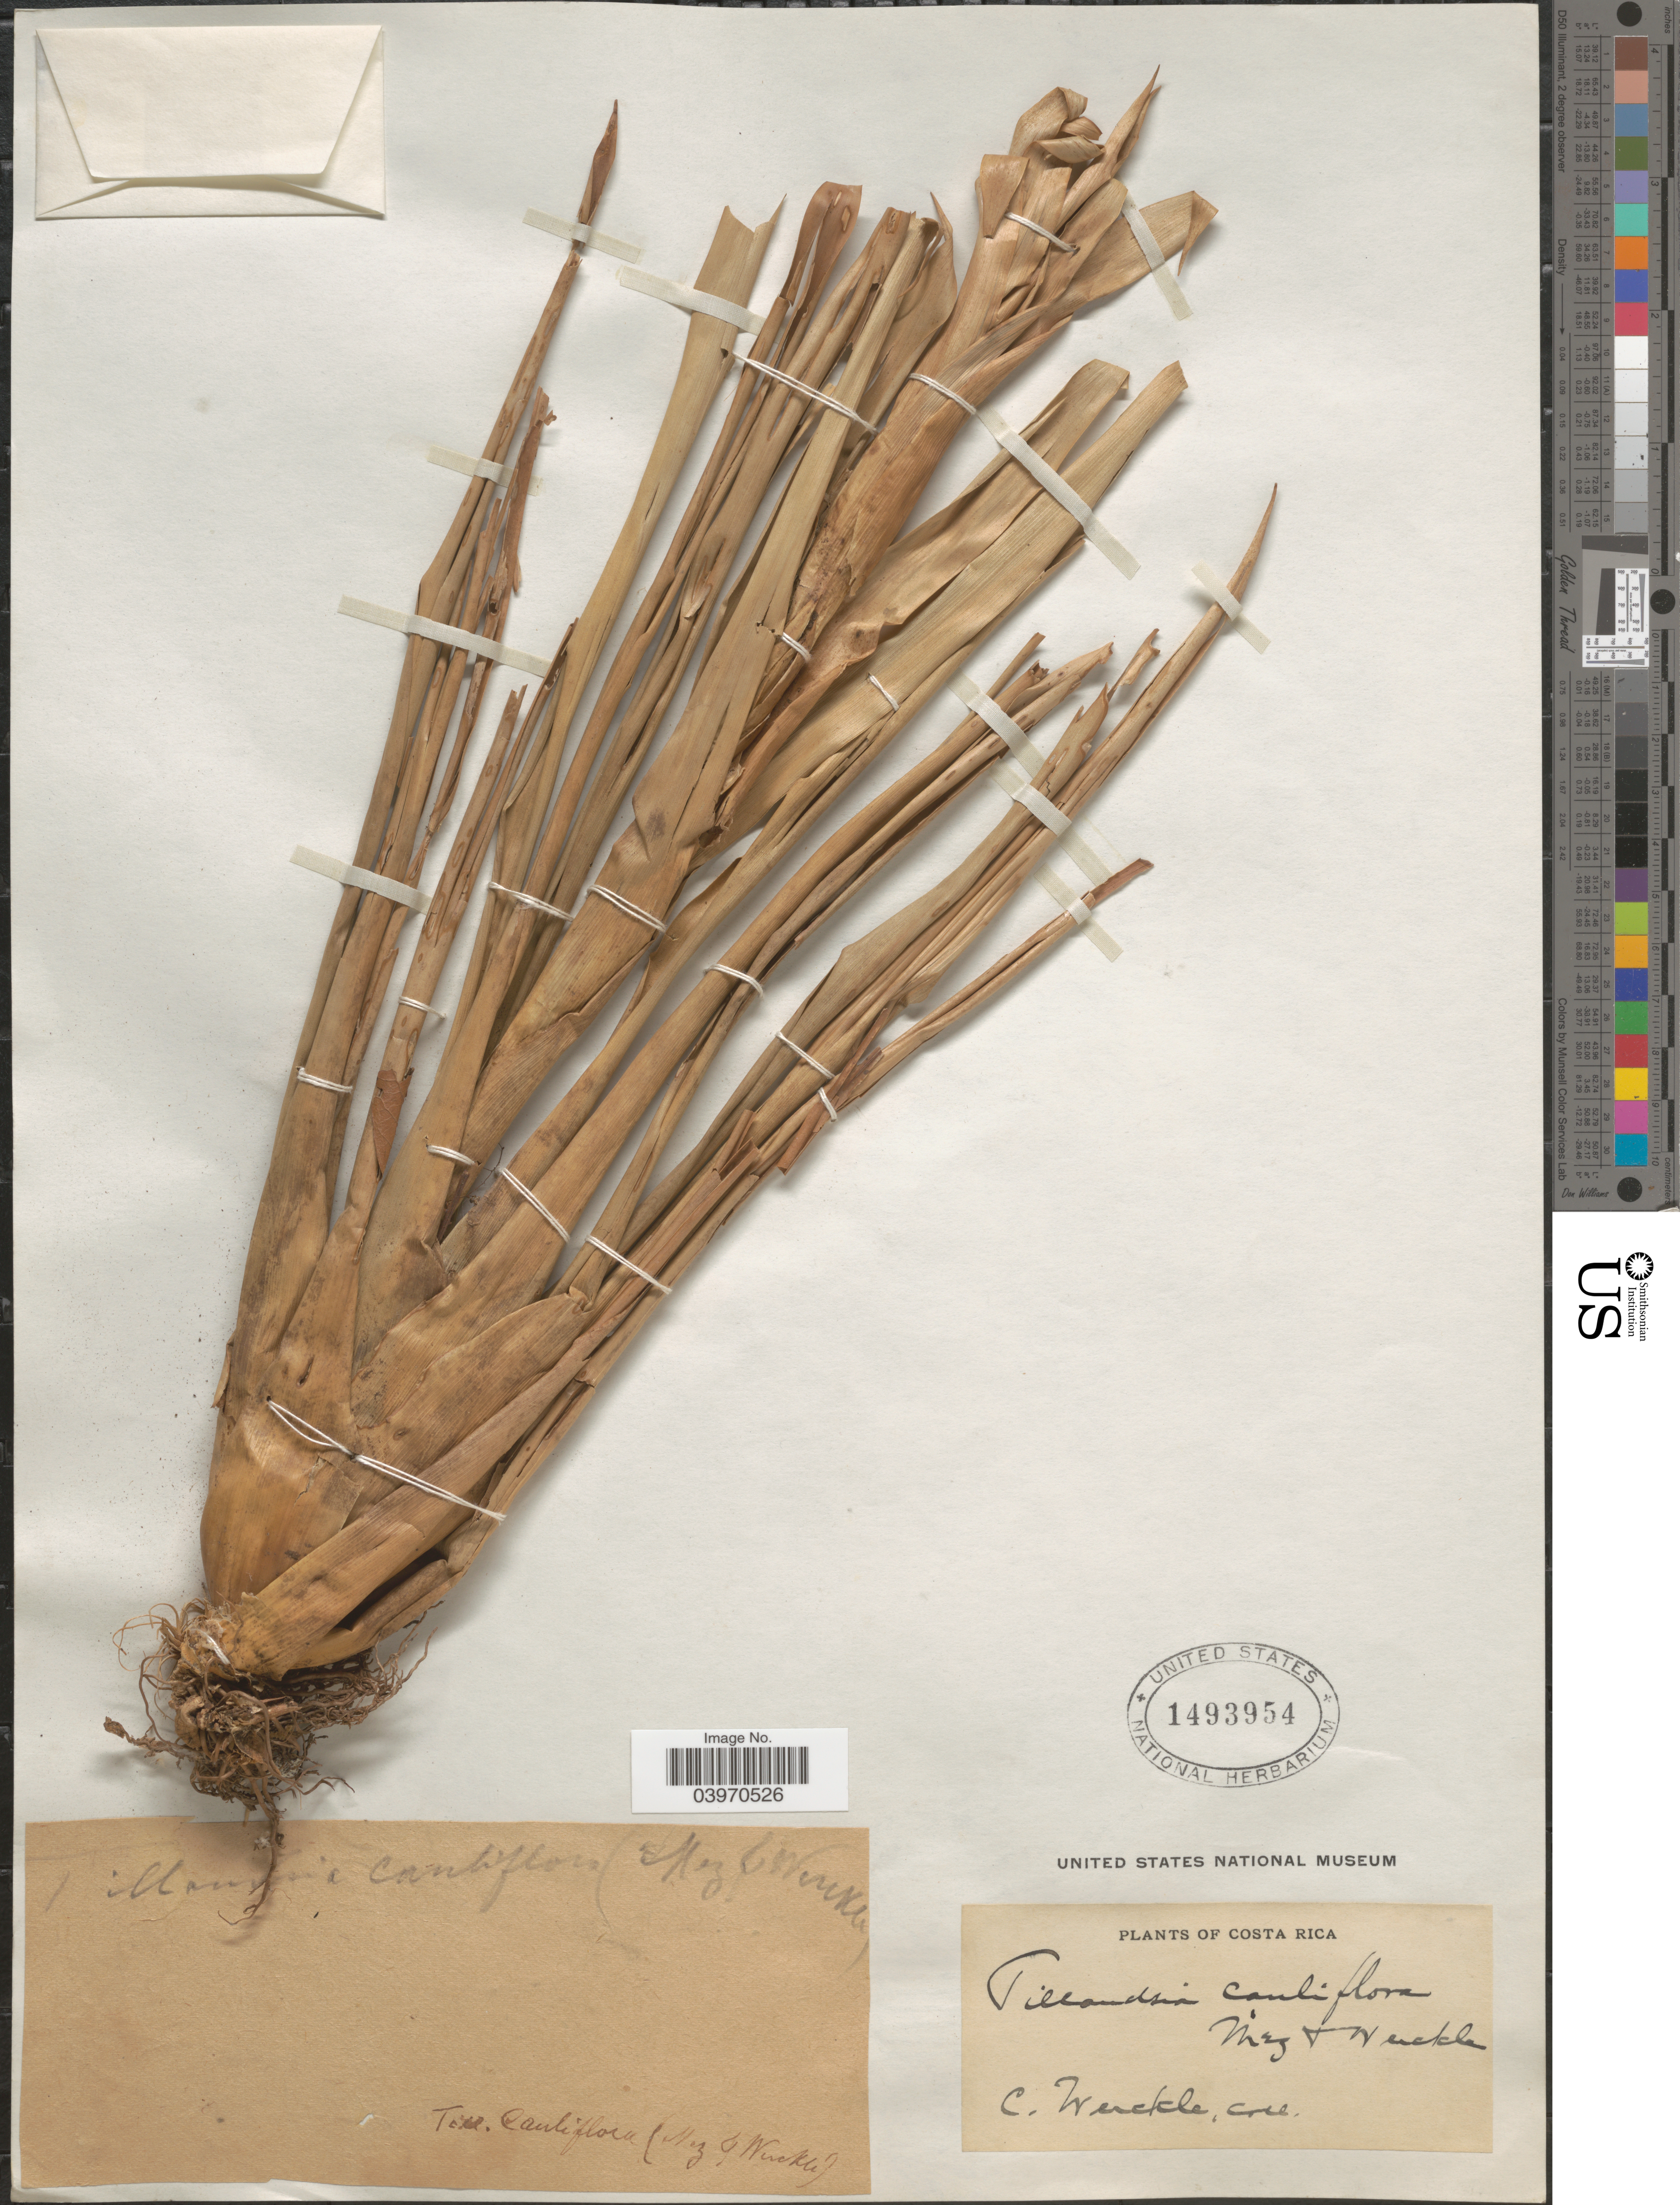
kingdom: Plantae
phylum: Tracheophyta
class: Liliopsida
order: Poales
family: Bromeliaceae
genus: Tillandsia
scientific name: Tillandsia cauliflora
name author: Mez & Wercklé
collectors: C. Wercklé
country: Costa Rica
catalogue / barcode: US 1493954